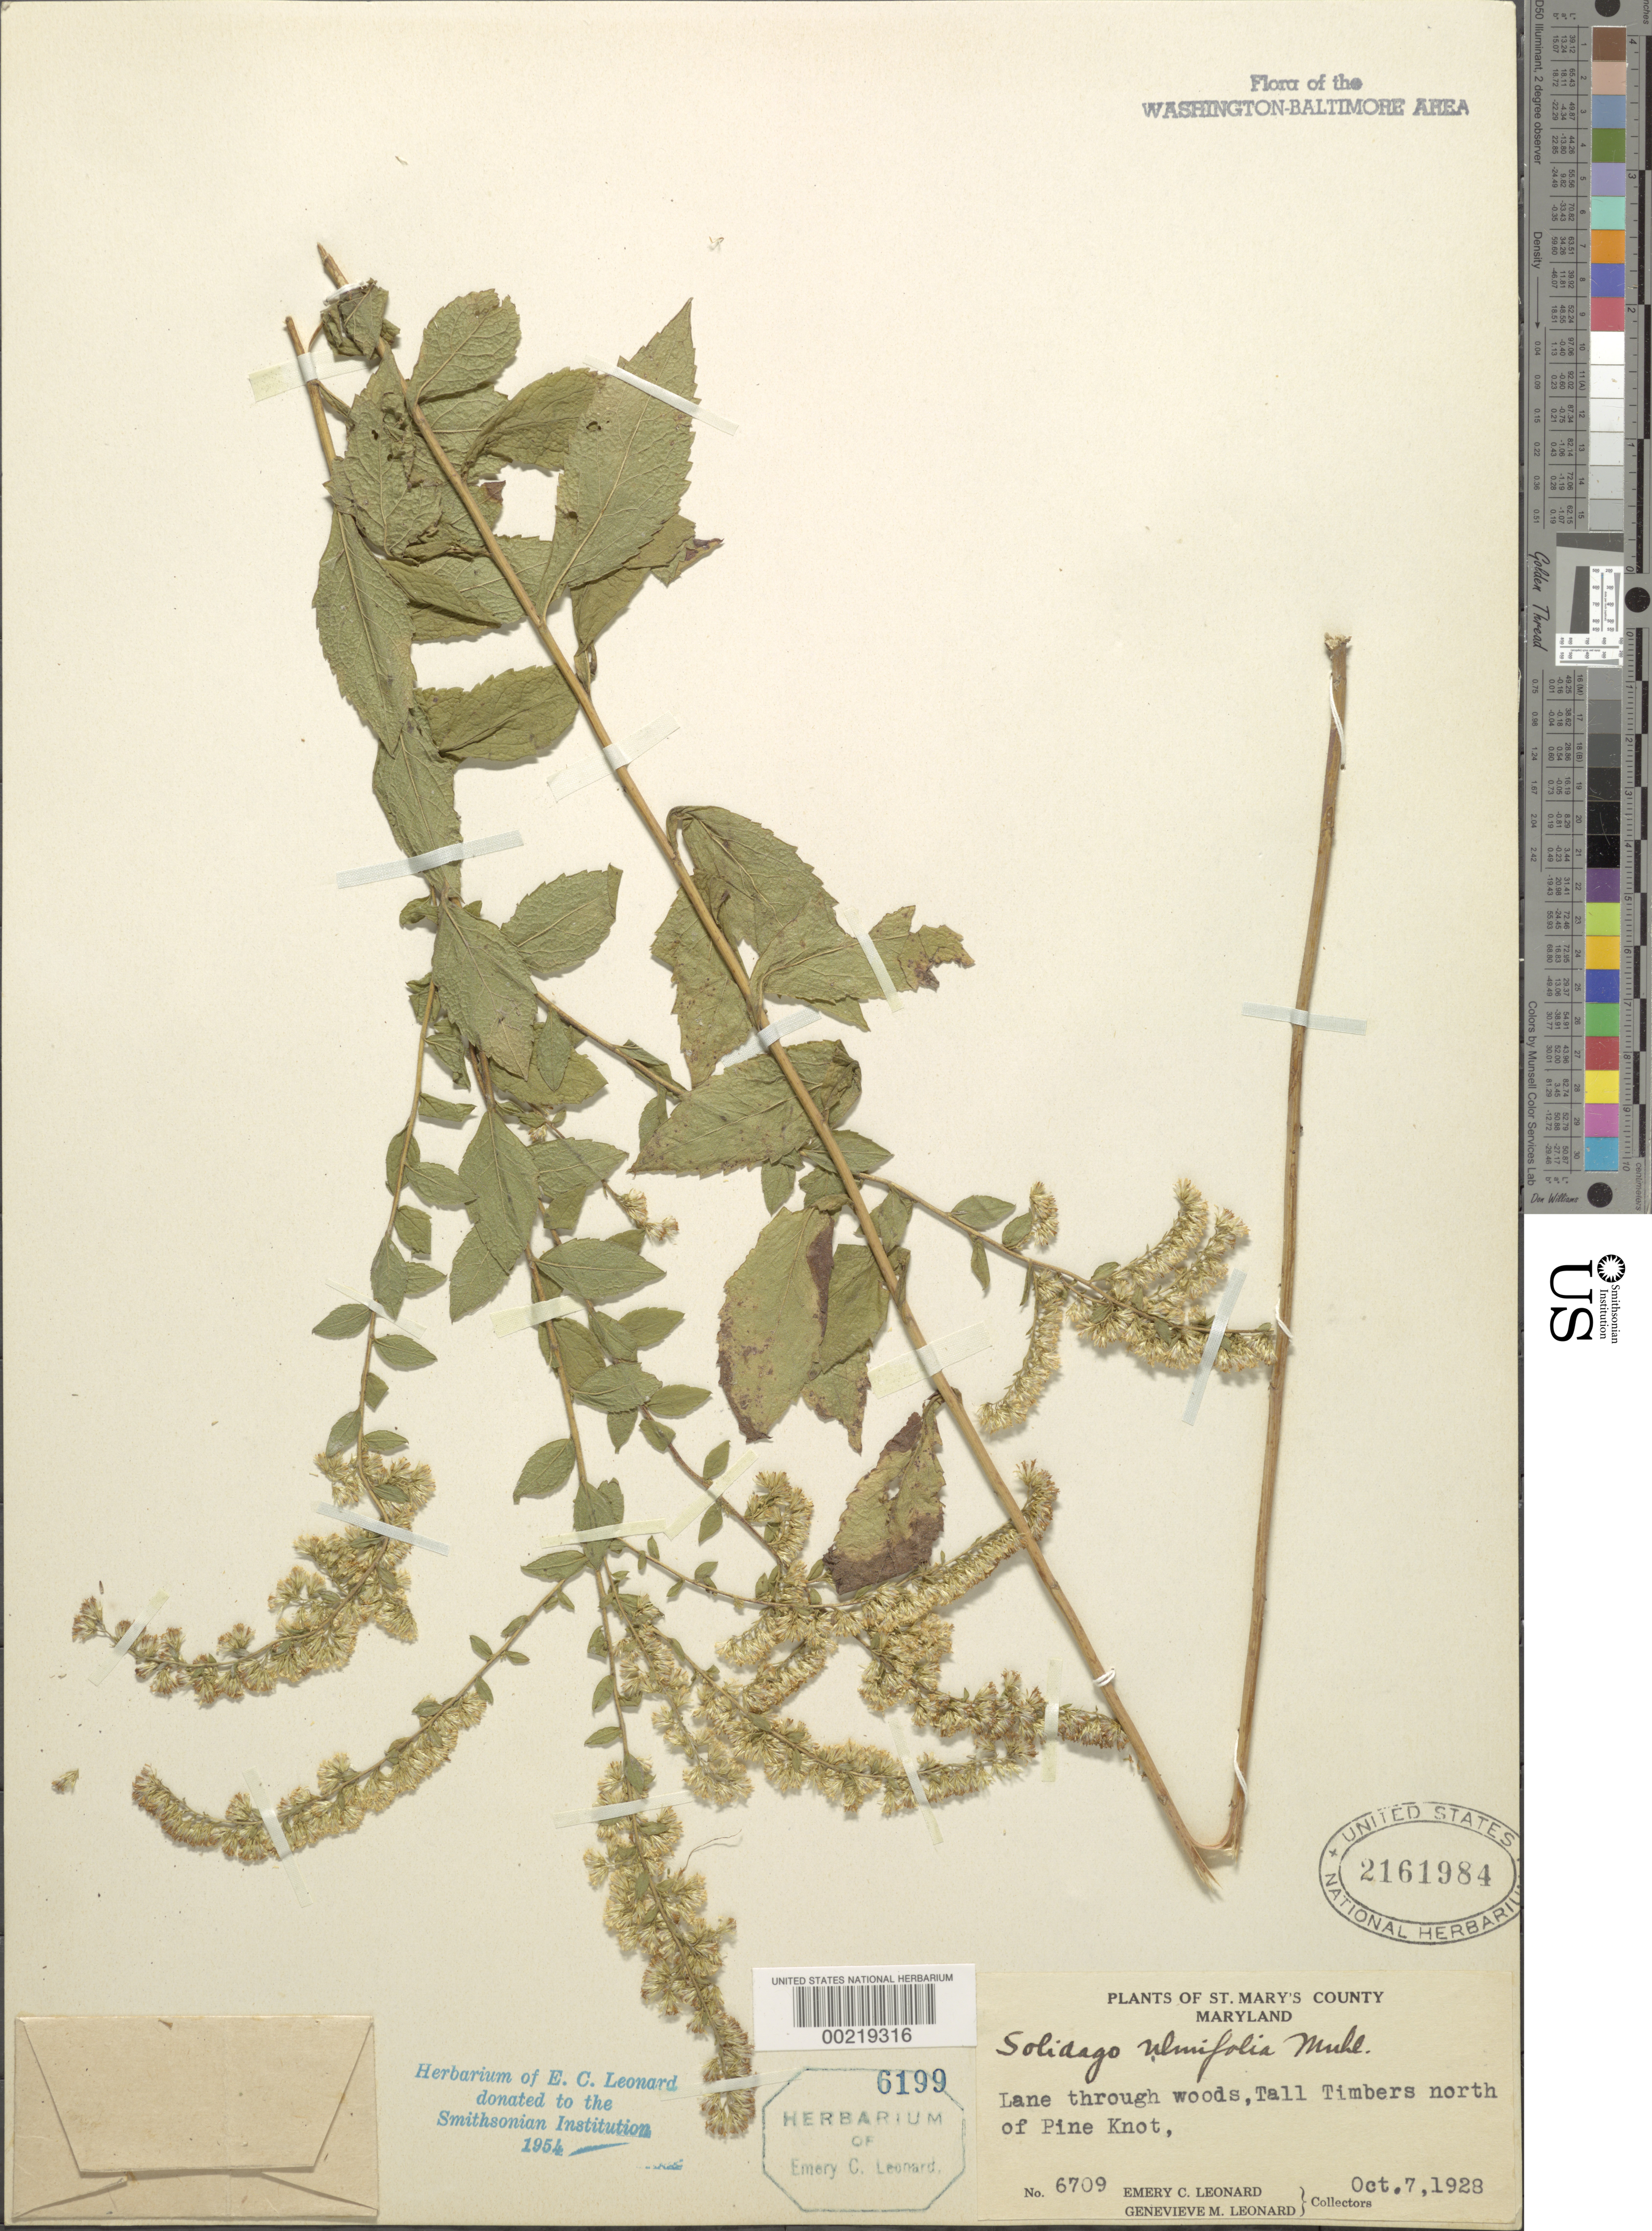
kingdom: Plantae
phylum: Tracheophyta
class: Magnoliopsida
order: Asterales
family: Asteraceae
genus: Solidago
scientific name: Solidago ulmifolia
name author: Muhl. ex Willd.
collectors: E. C. Leonard & G. M. Leonard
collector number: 6709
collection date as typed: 07 Oct 1928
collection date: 1928-10-07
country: United States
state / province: Maryland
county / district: St. Mary's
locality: Tall Timbers north of Pine Knot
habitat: Lane through woods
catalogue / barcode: US 2161984